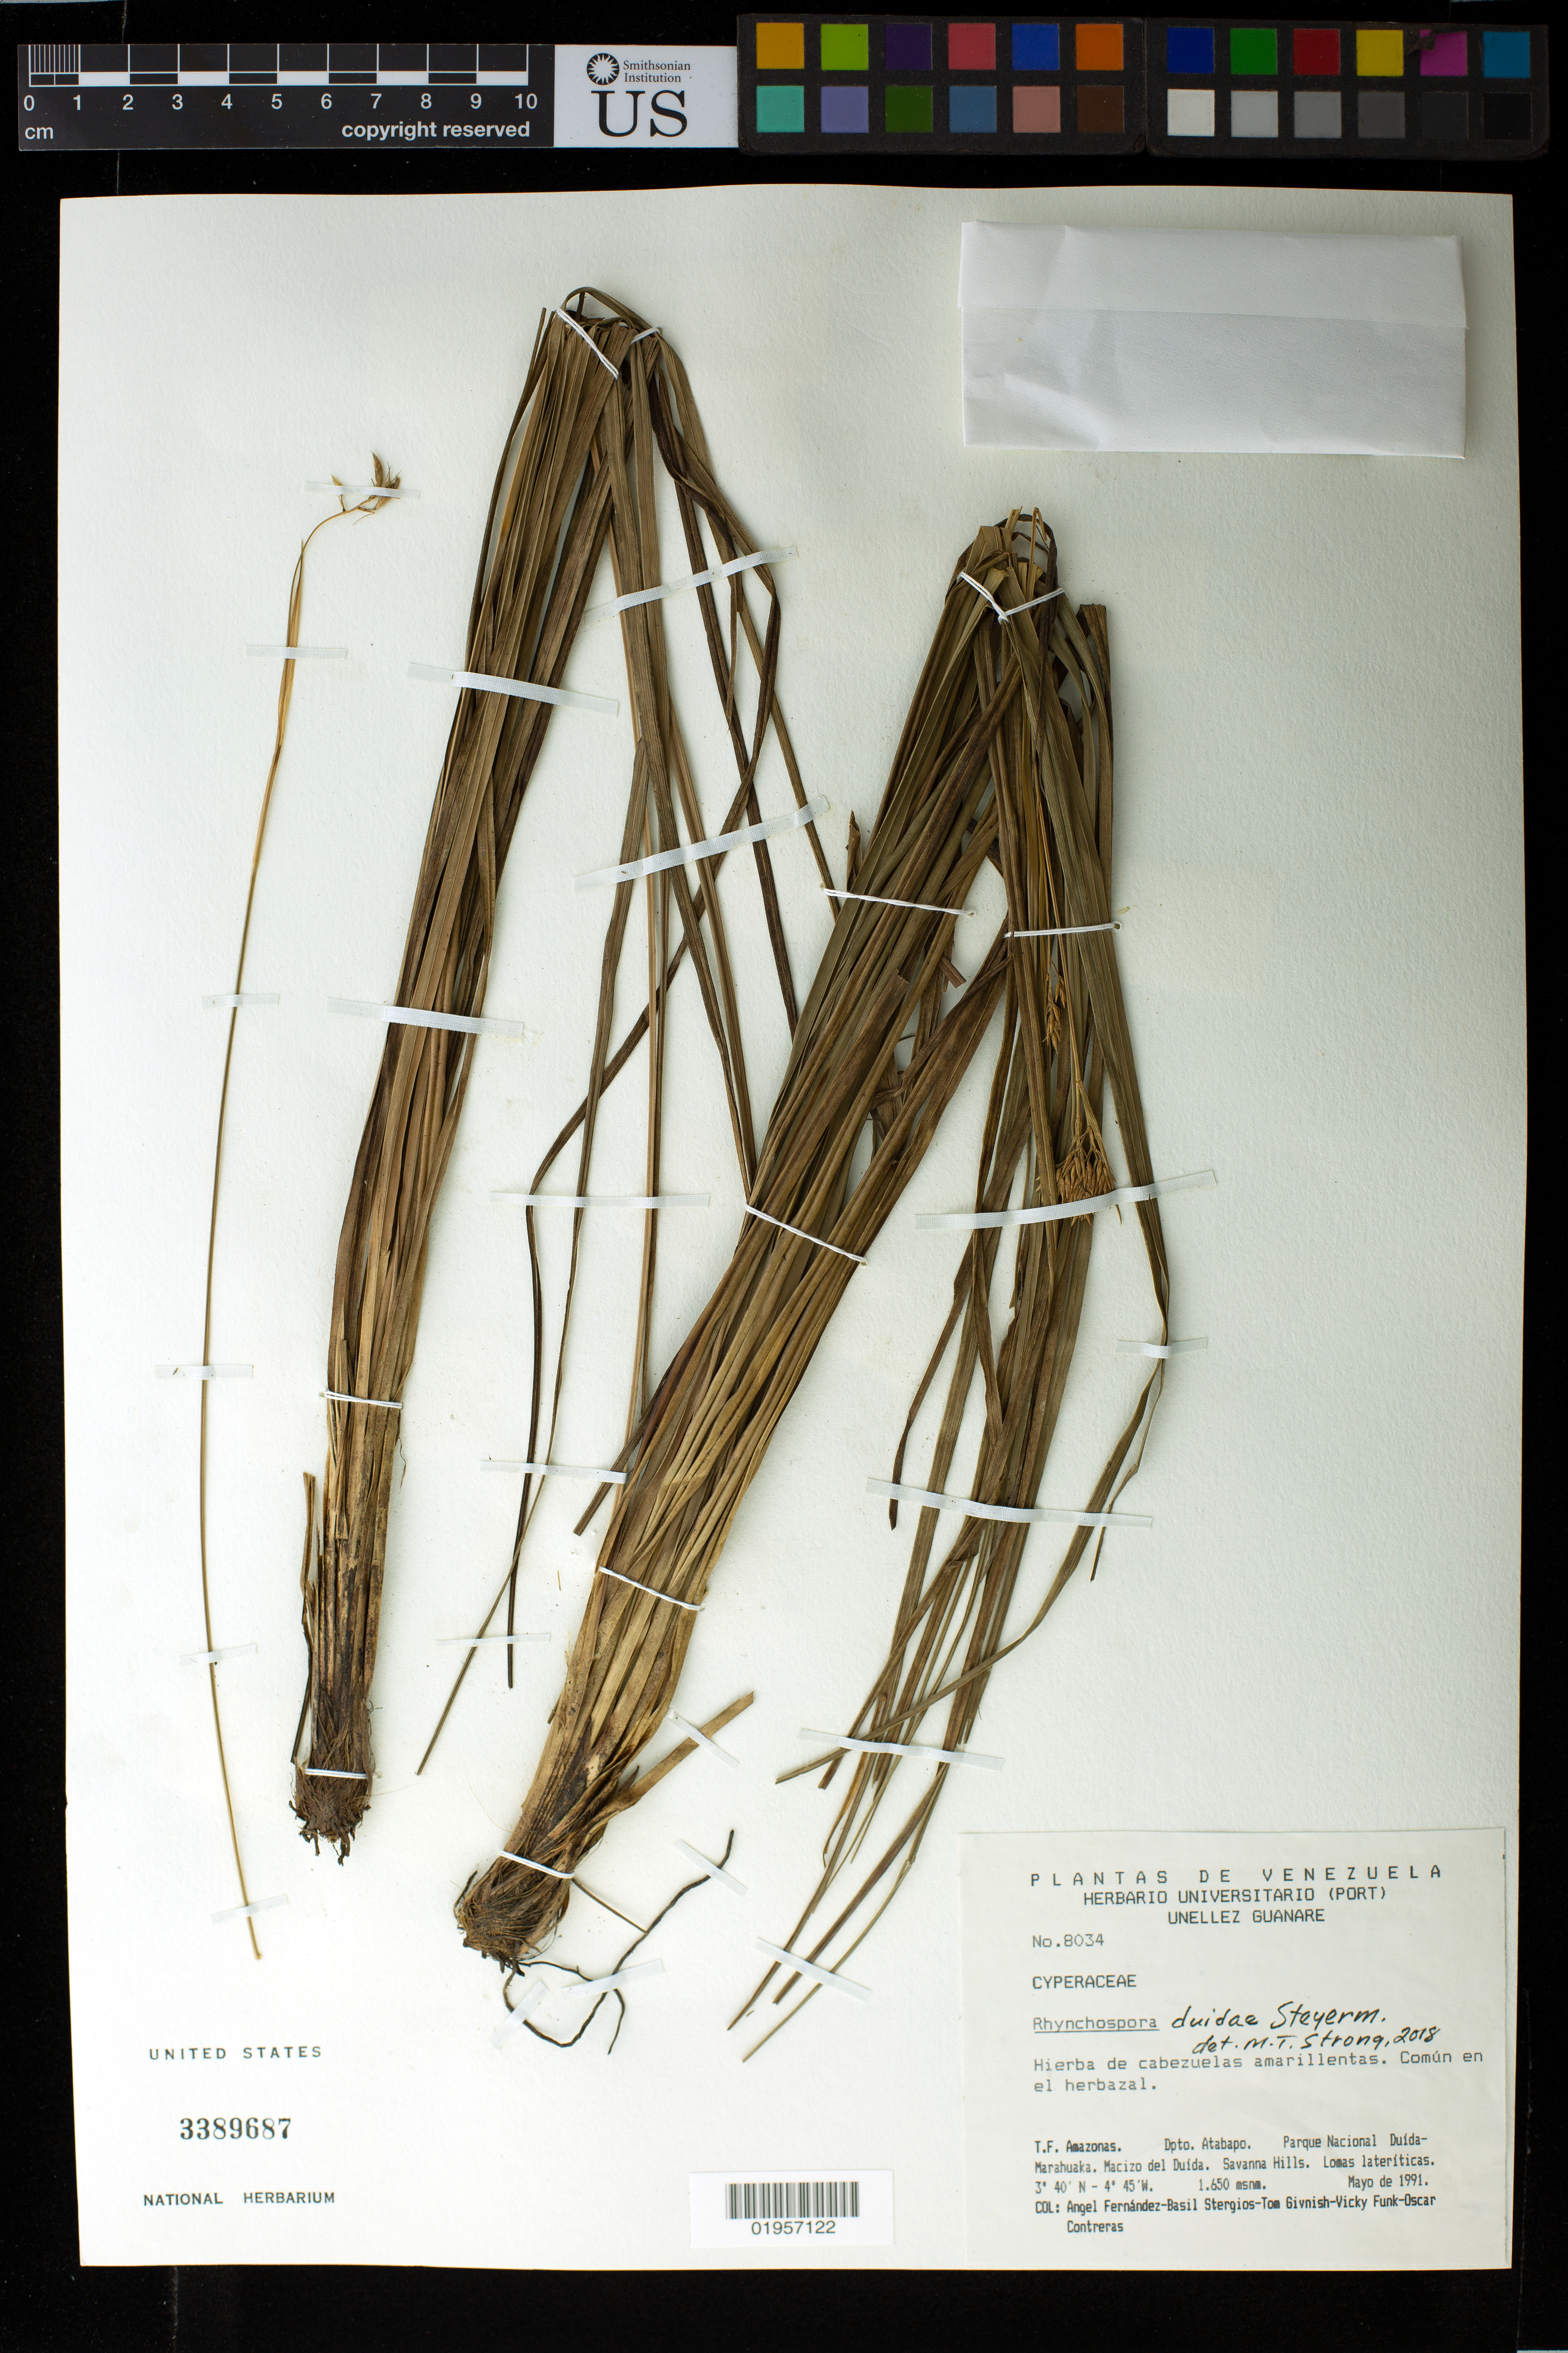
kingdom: Plantae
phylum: Tracheophyta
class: Liliopsida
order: Poales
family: Cyperaceae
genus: Rhynchospora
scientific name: Rhynchospora duidae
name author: Steyerm.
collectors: A. Fernández, B. G. Stergios, T. J. Givnish, V. Funk & O. Contreras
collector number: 8034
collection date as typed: May-91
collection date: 1991-05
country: Venezuela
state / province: Amazonas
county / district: Atabapo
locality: Parque Nacional Duída-Marahuaka, Macizo del Duída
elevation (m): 1650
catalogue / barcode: US 3389687